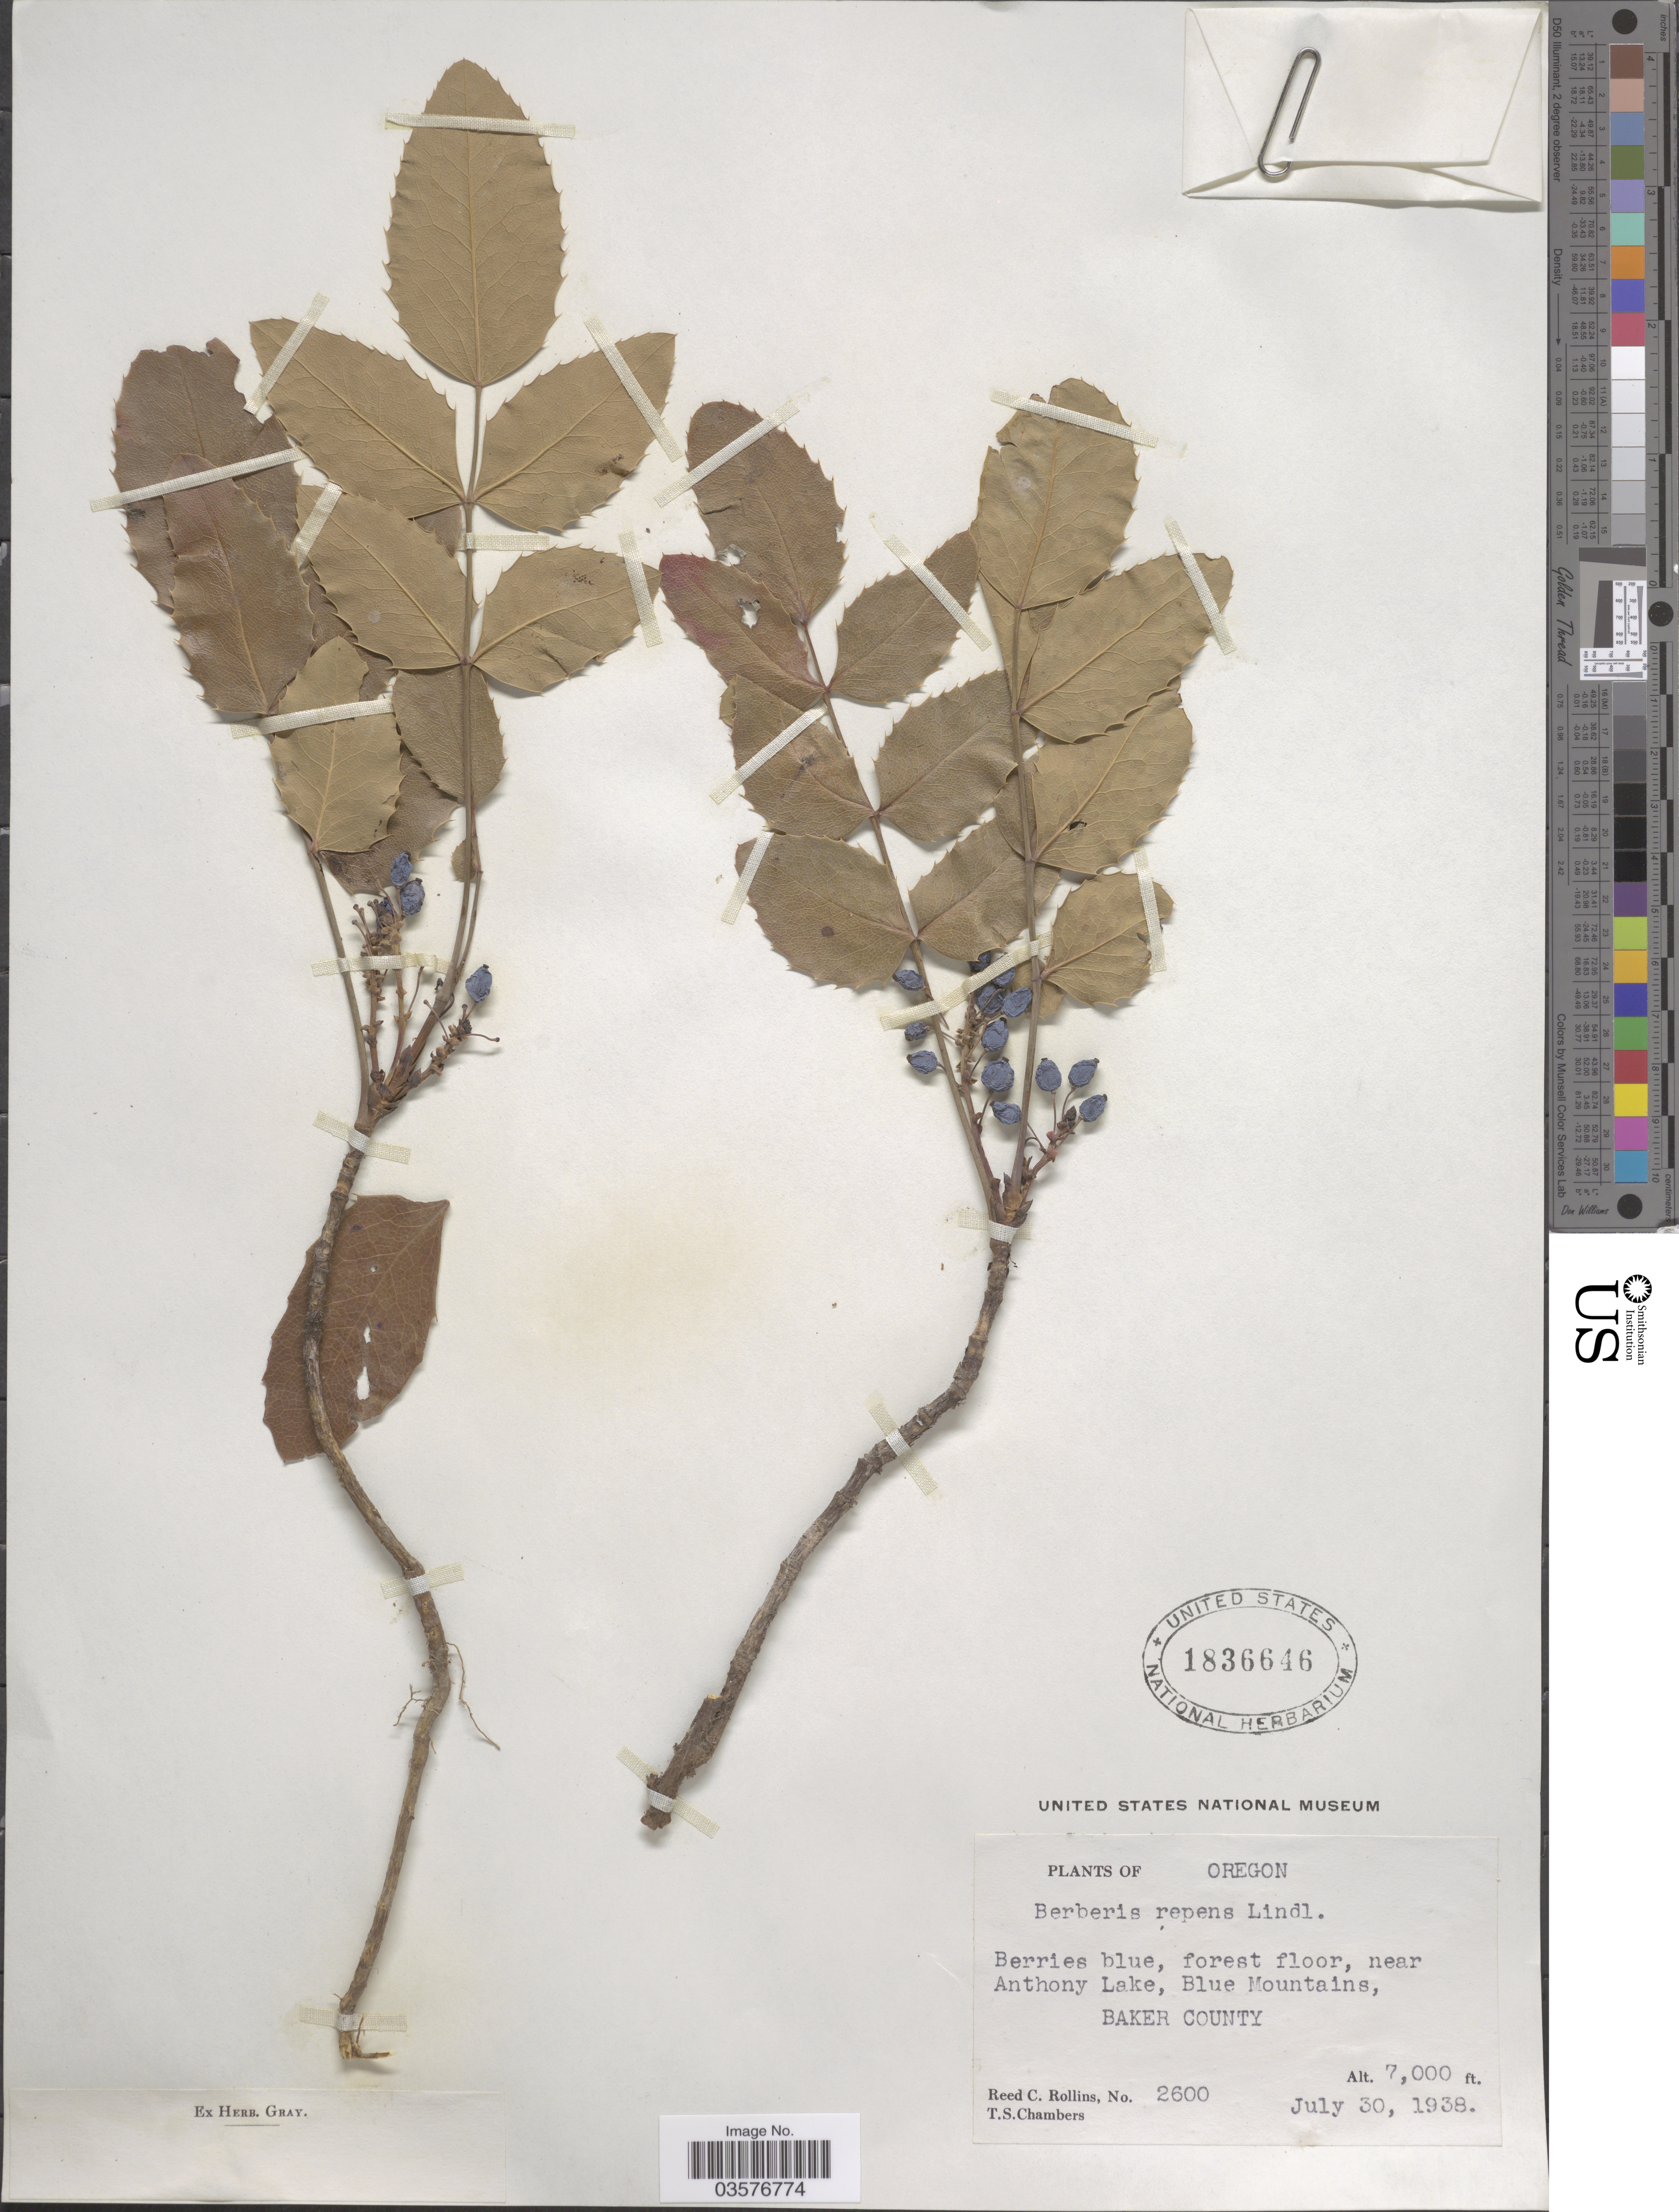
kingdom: Plantae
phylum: Tracheophyta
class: Magnoliopsida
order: Ranunculales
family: Berberidaceae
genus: Mahonia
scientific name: Mahonia repens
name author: (Lindl.) G. Don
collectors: R. C. Rollins & T. Chambers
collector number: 2600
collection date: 1938-07-30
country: United States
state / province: Oregon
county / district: Baker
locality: Near Anthony Lake, Blue Mountains, Baker County.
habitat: forest floor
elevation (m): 2134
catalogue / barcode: US 1836646